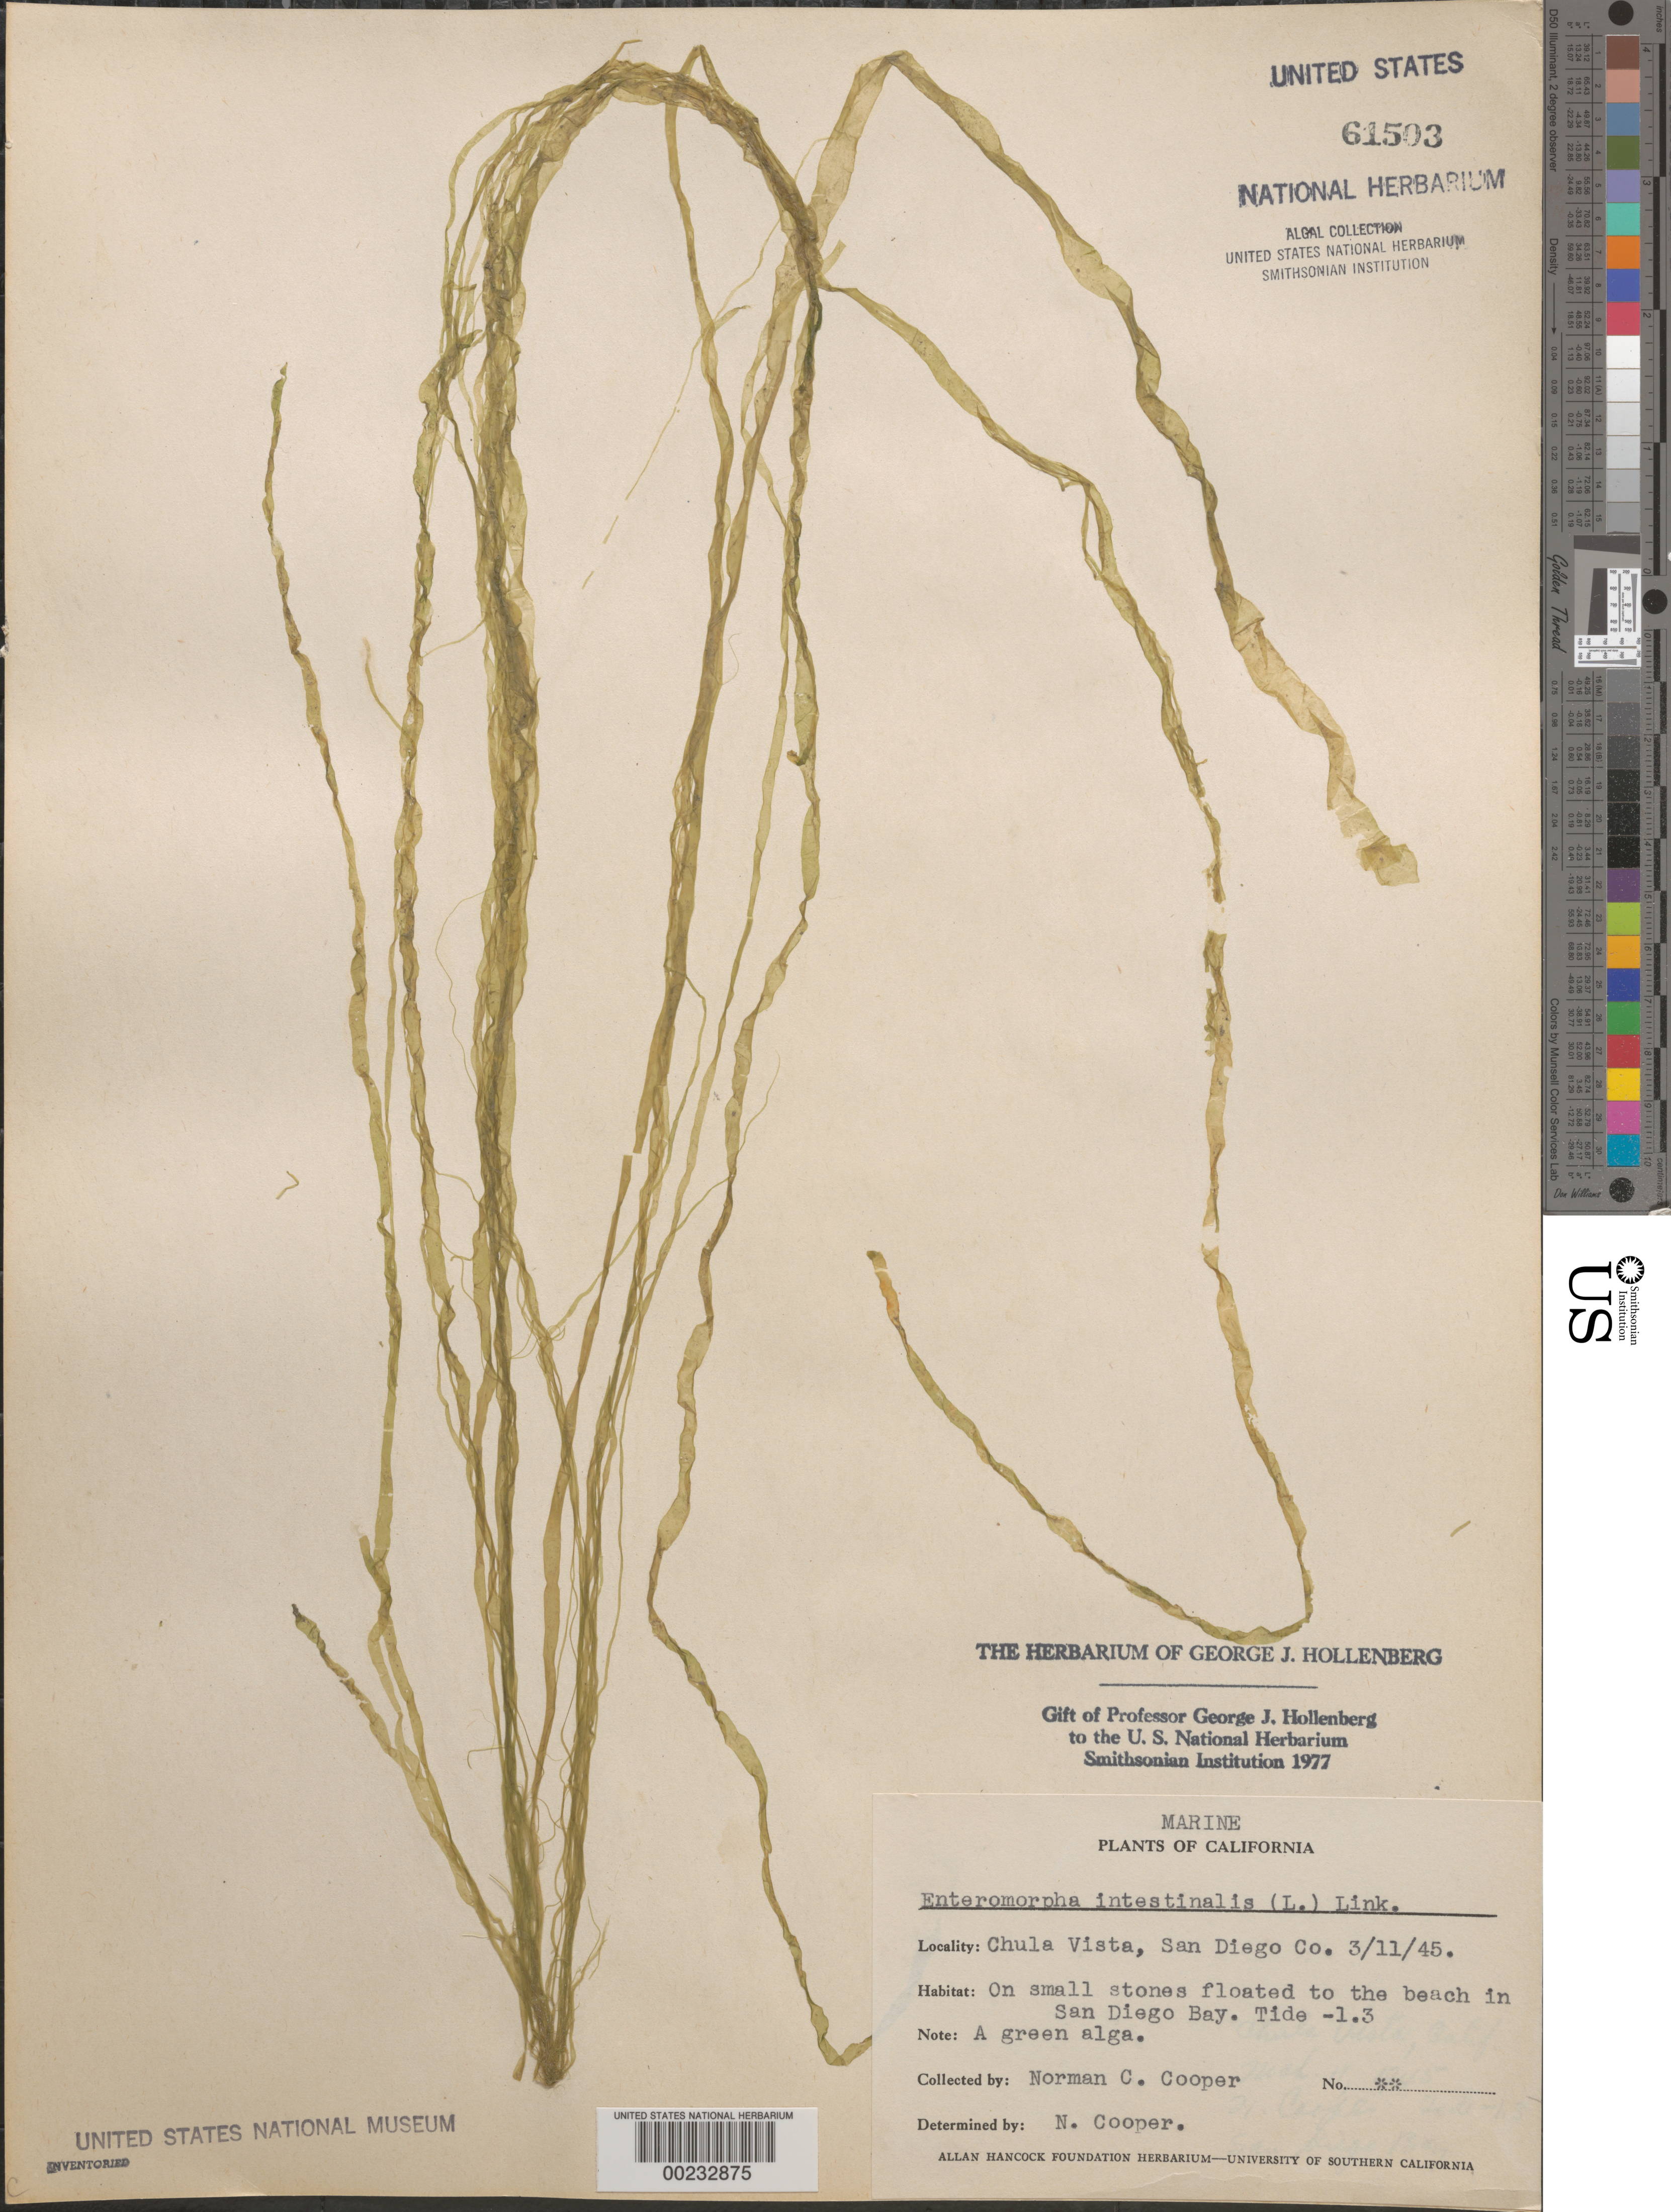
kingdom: Plantae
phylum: Chlorophyta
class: Ulvophyceae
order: Ulvales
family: Ulvaceae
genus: Ulva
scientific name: Ulva intestinalis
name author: L.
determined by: Algae name updating Project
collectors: N. Cooper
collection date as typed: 11 Mar 1945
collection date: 1945-03-11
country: United States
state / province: California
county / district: San Diego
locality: Chula Vista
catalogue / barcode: US 61503